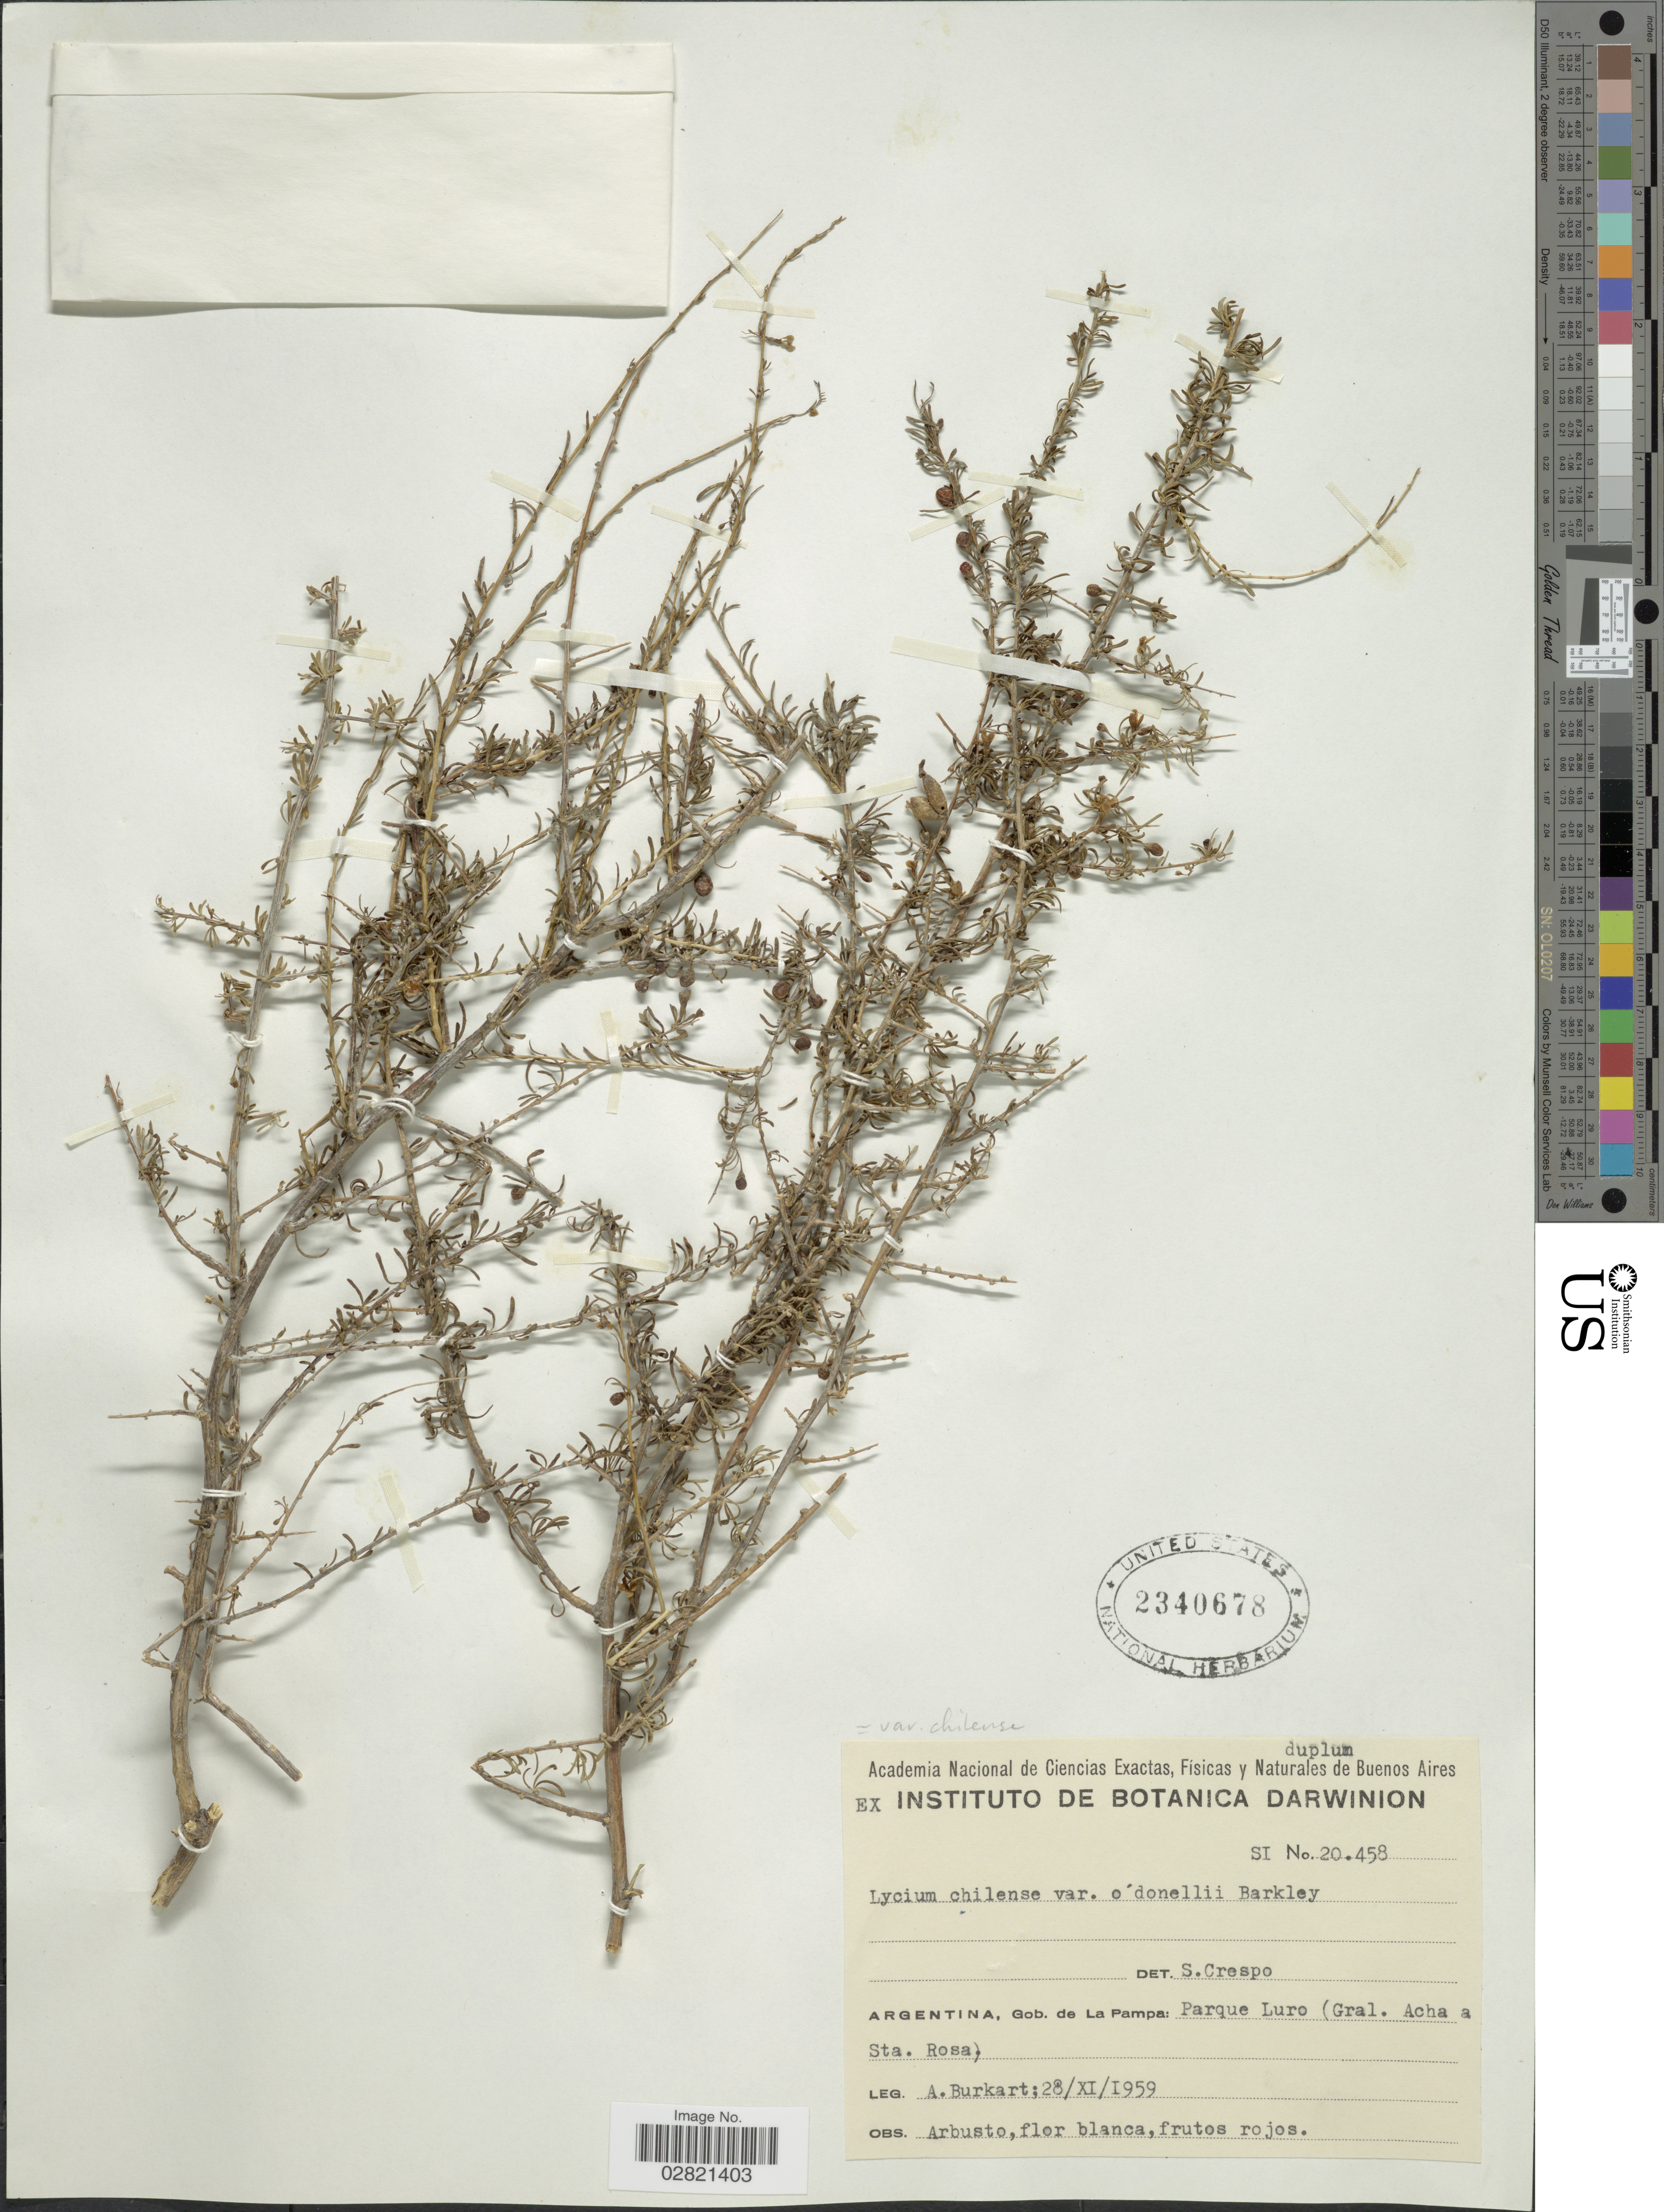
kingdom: Plantae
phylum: Tracheophyta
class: Magnoliopsida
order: Solanales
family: Solanaceae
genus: Lycium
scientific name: Lycium chilense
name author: Bertero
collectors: A. E. Burkart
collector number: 20458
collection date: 1959-11-28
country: Argentina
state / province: La Pampa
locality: Argentina, Gob. de La Pampa: Parque Luro (Gral. Acha a Sta. Rosa).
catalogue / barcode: US 2340678